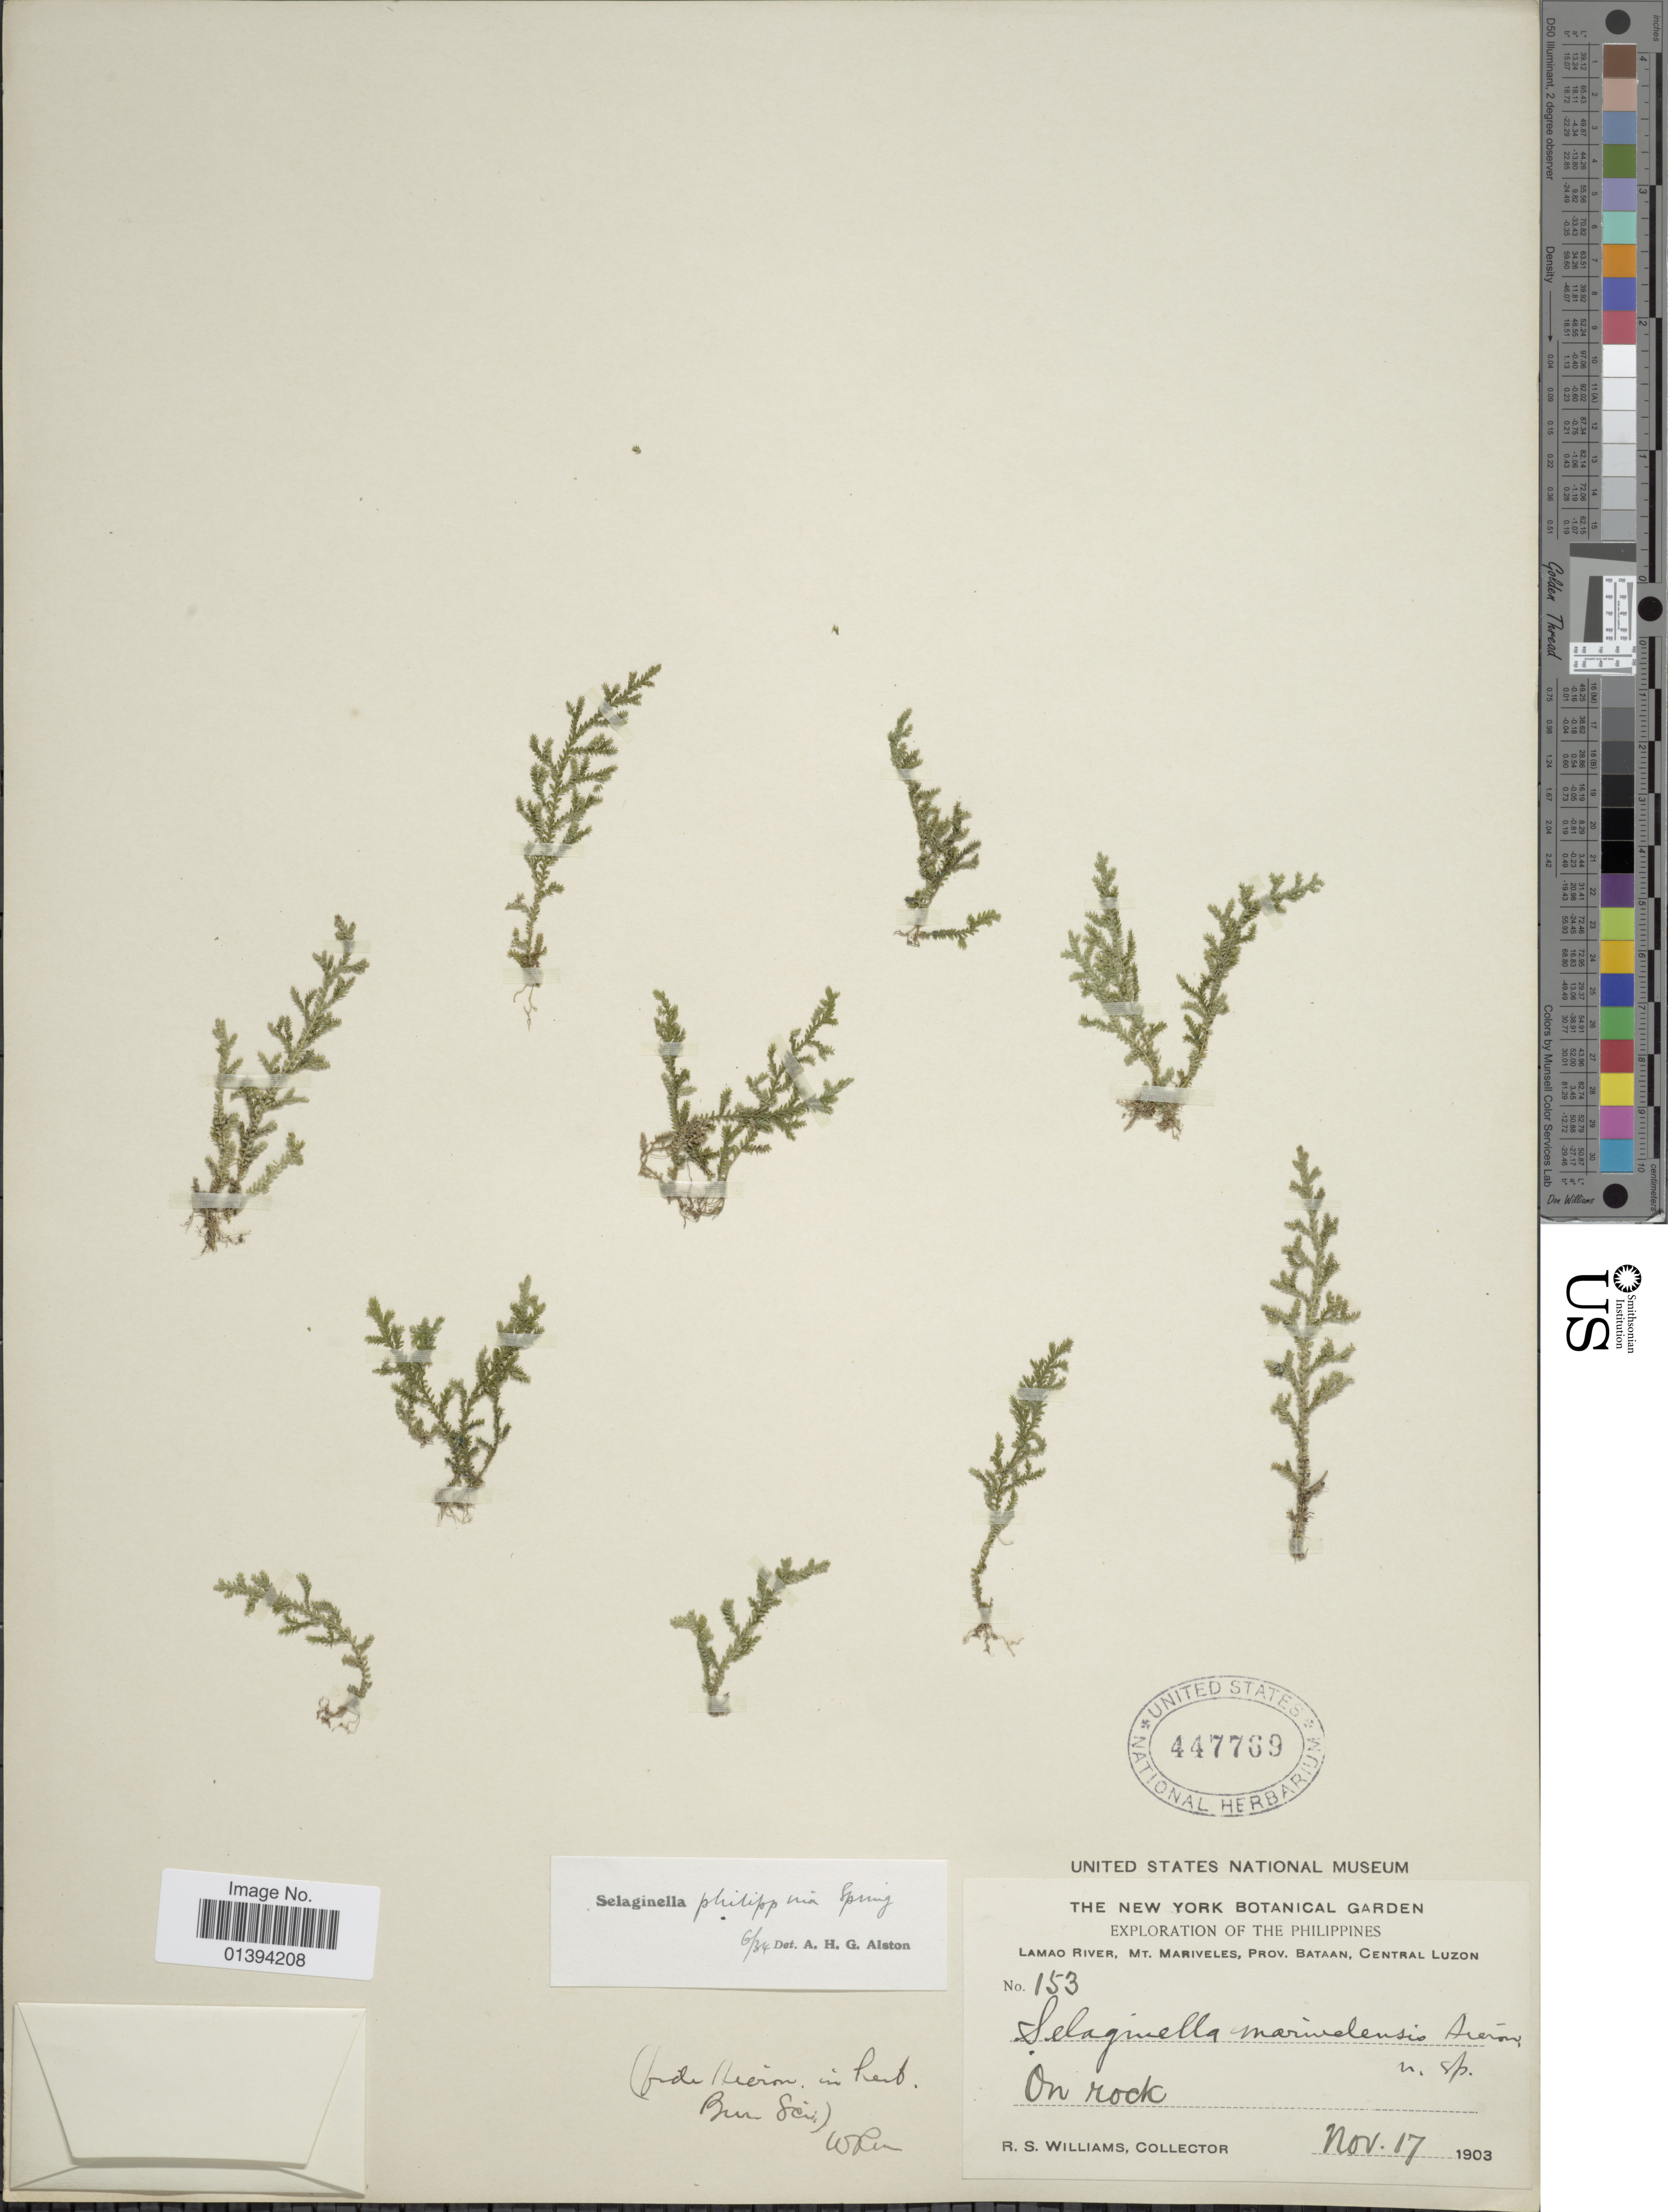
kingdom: Plantae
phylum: Tracheophyta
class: Lycopodiopsida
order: Selaginellales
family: Selaginellaceae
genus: Selaginella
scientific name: Selaginella philippina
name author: Spring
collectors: R. S. Williams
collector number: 153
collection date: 1903-11-17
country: Philippines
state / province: Central Luzon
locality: Lamao River, Mt. Mariveles, prov. Bataan, Central Luzon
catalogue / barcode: US 447769